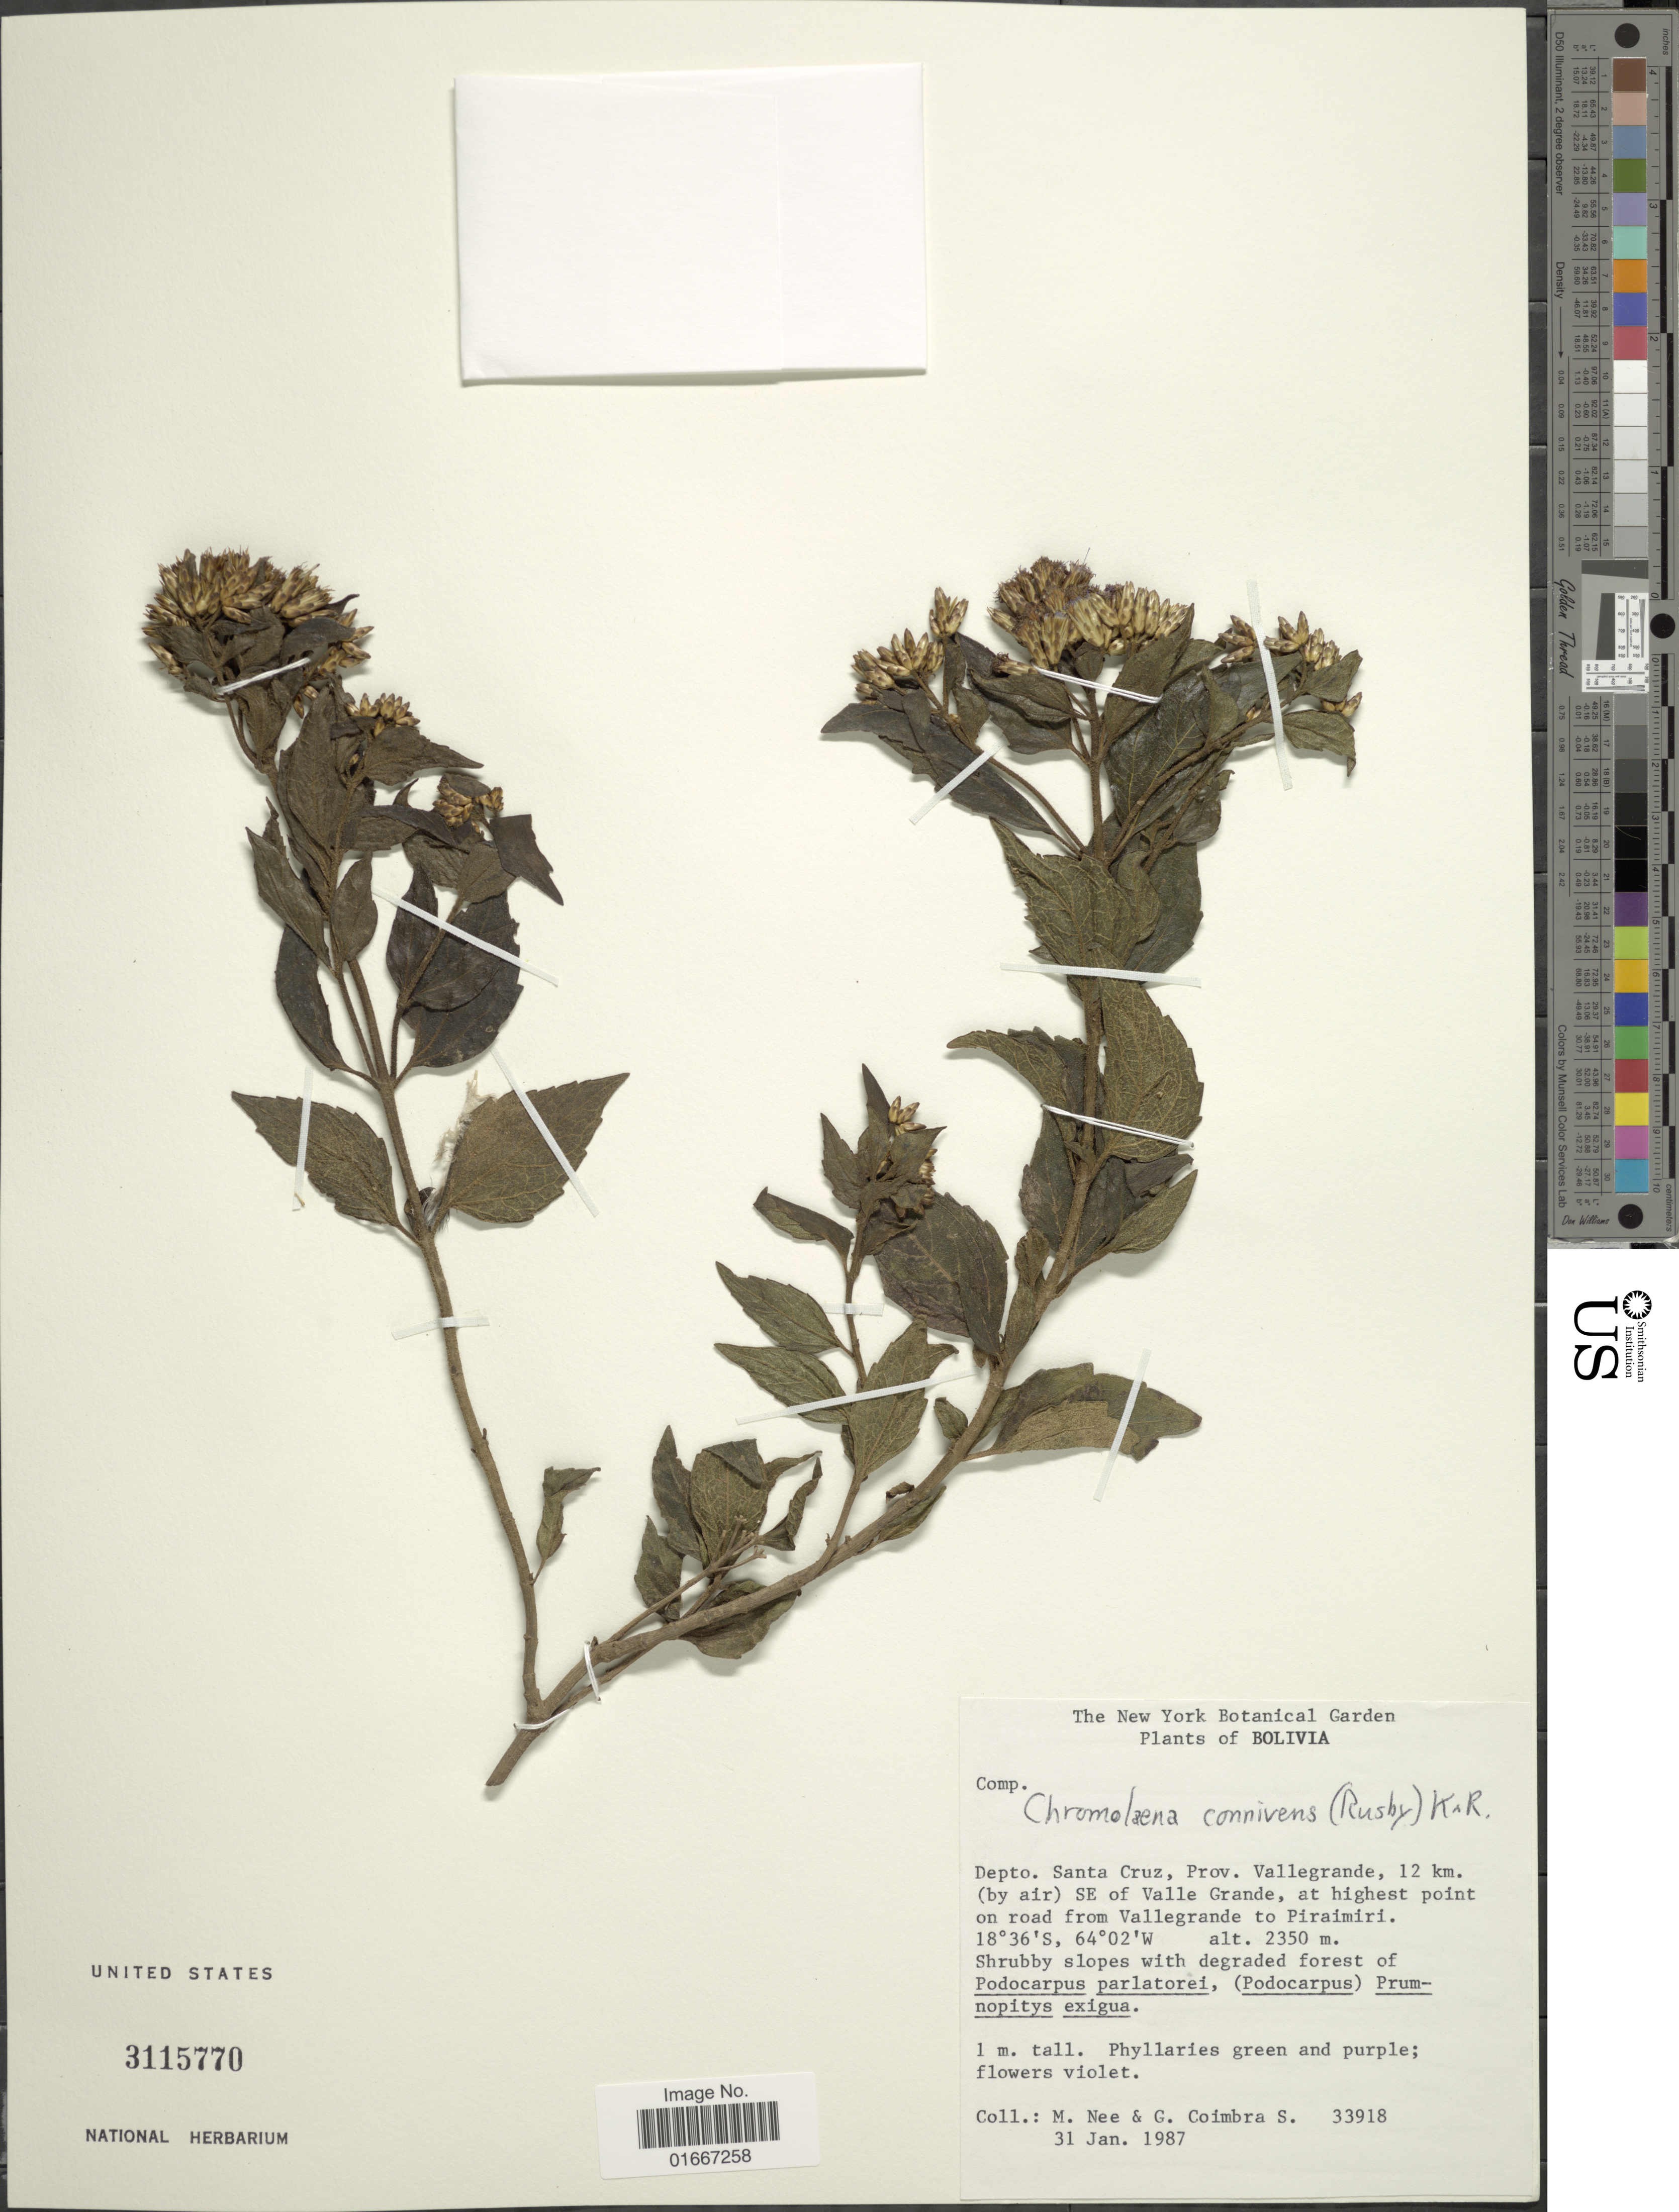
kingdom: Plantae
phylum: Tracheophyta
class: Magnoliopsida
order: Asterales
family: Asteraceae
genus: Chromolaena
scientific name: Chromolaena connivens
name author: (Rusby) R.M. King & H. Rob.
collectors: M. Nee & G. Coimbra S.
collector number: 33918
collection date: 1987-01-31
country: Bolivia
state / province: Santa Cruz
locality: Prov. Vallegrande, 12 km. (by air) SE of Valle Grande, at highest point on road from Vallegrande to Piraimiri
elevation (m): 2350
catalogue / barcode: US 3115770